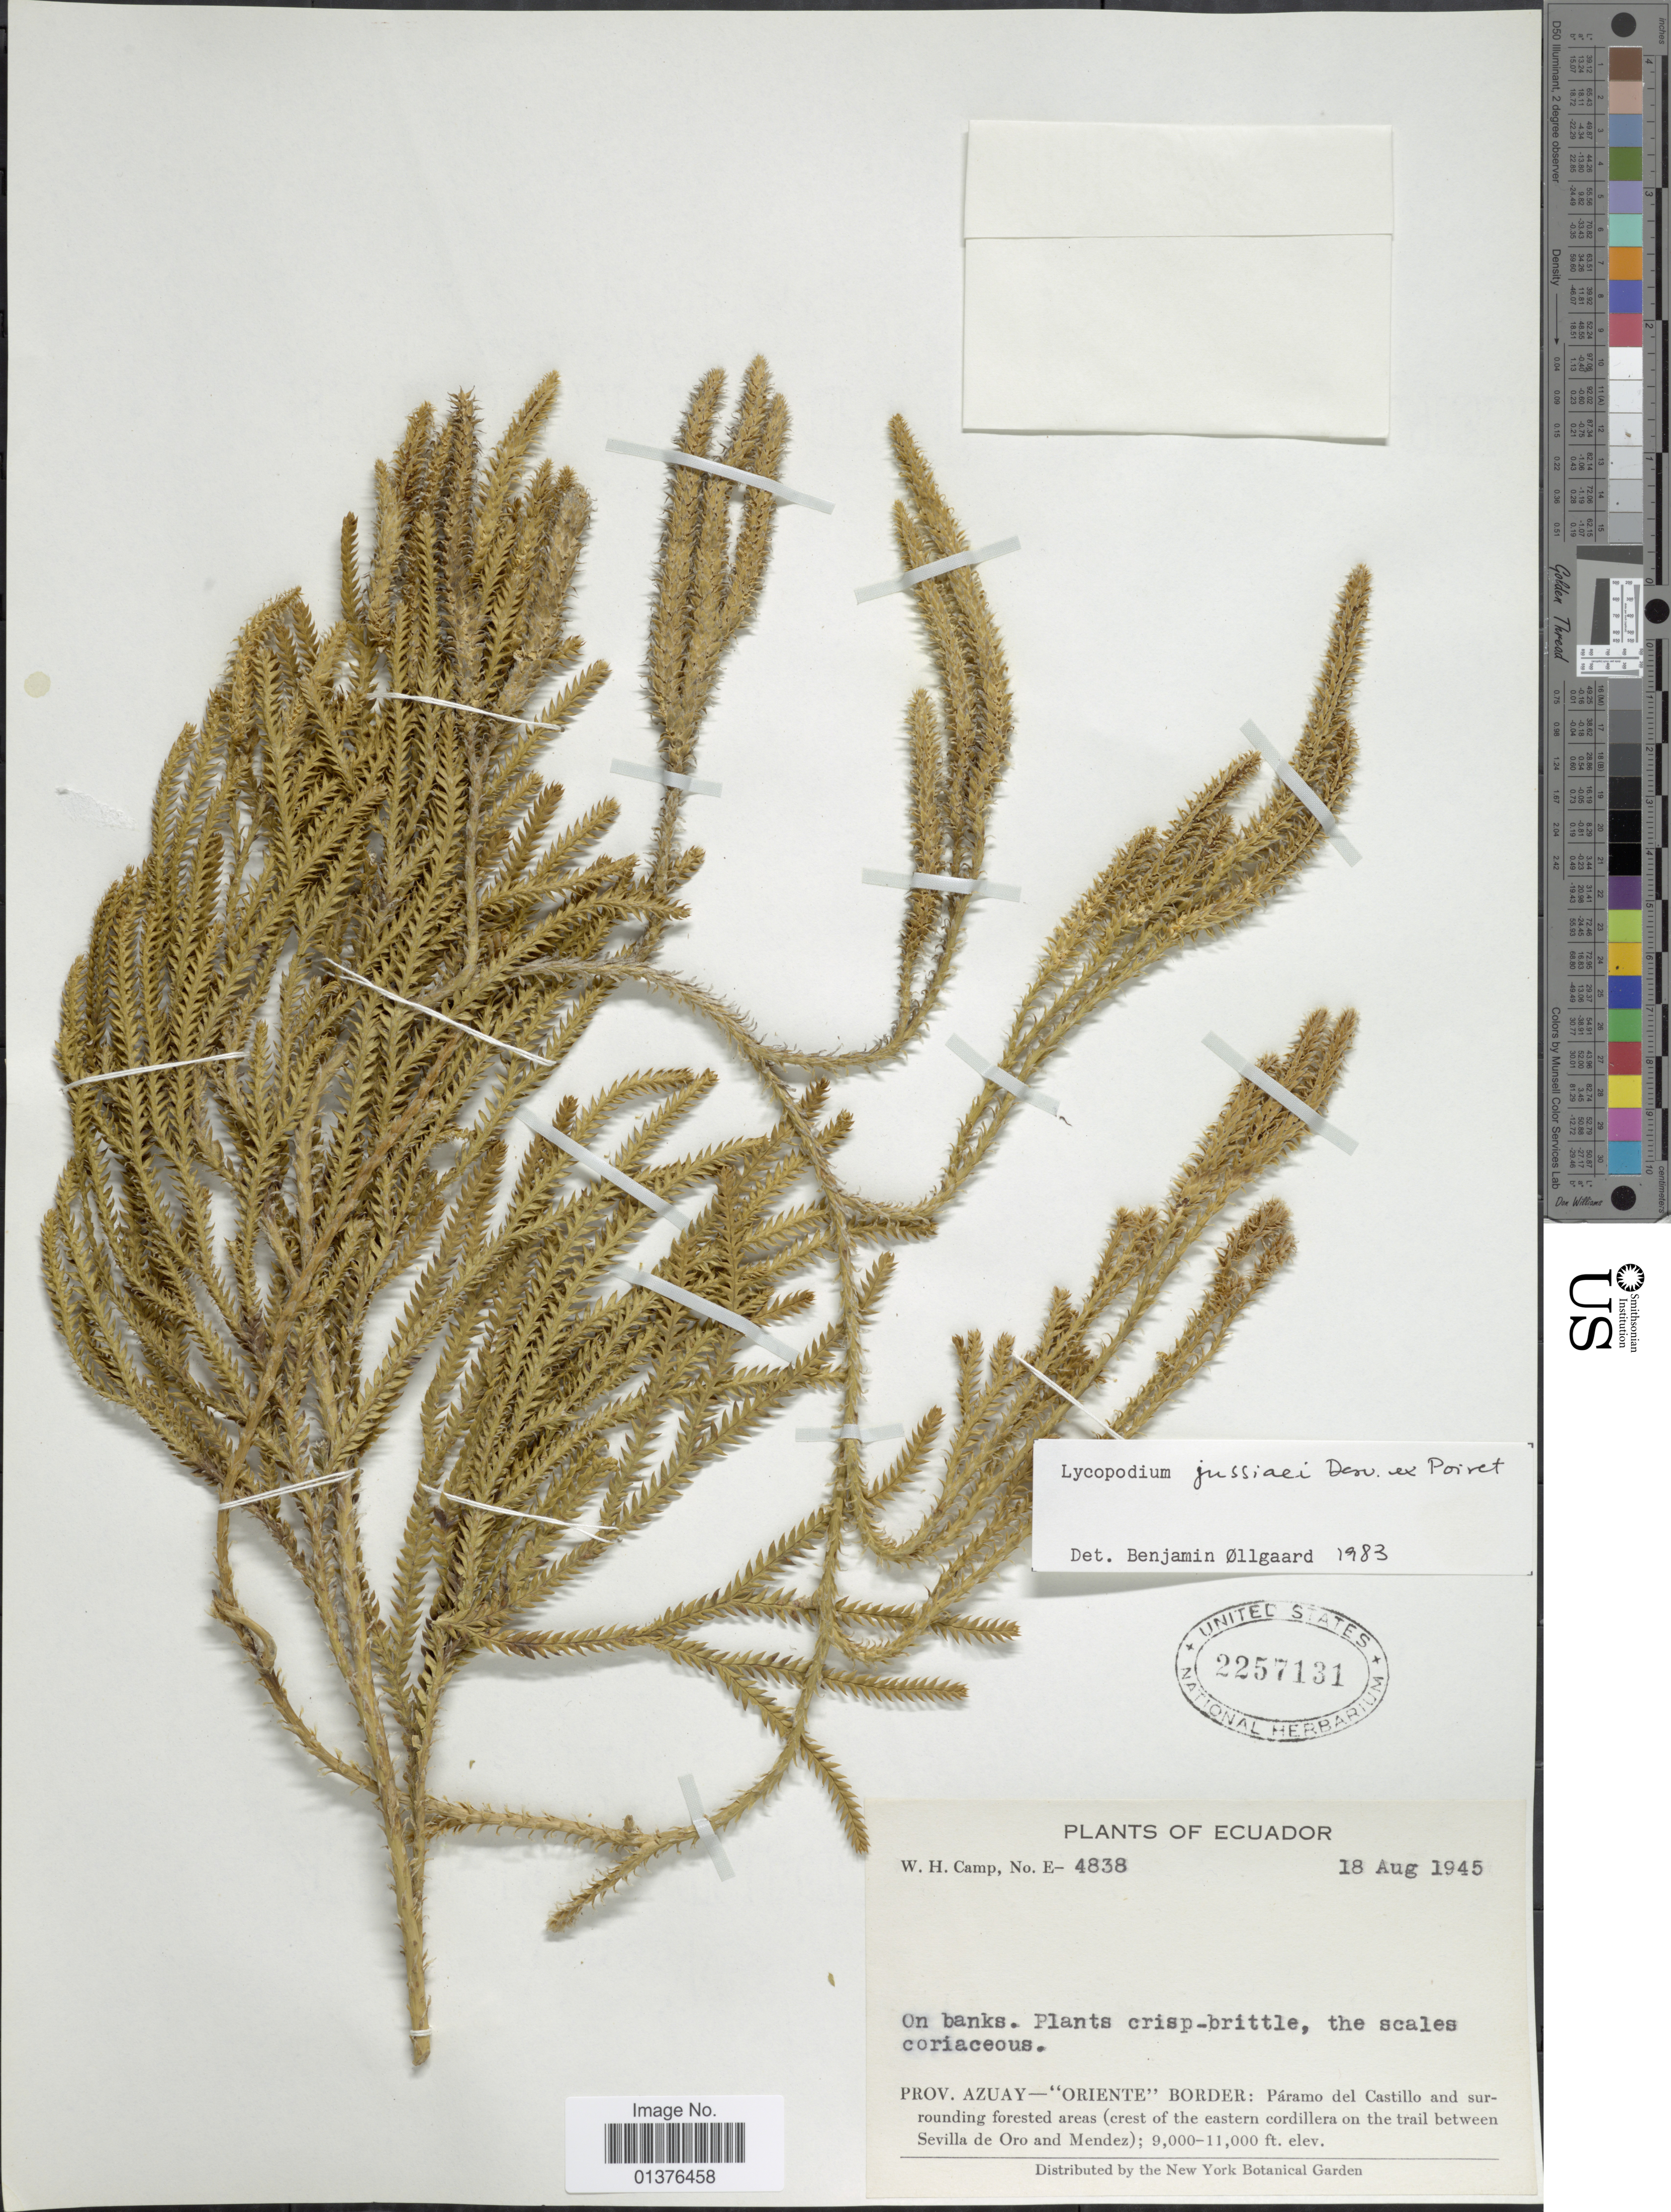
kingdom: Plantae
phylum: Tracheophyta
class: Lycopodiopsida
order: Lycopodiales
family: Lycopodiaceae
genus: Diphasium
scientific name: Diphasium jussiaei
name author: (Desv.) C. Presl ex Rothm.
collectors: W. H. Camp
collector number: E-4838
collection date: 1945-08-18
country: Ecuador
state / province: Azuay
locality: Oriente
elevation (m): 2743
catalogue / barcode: US 2257131